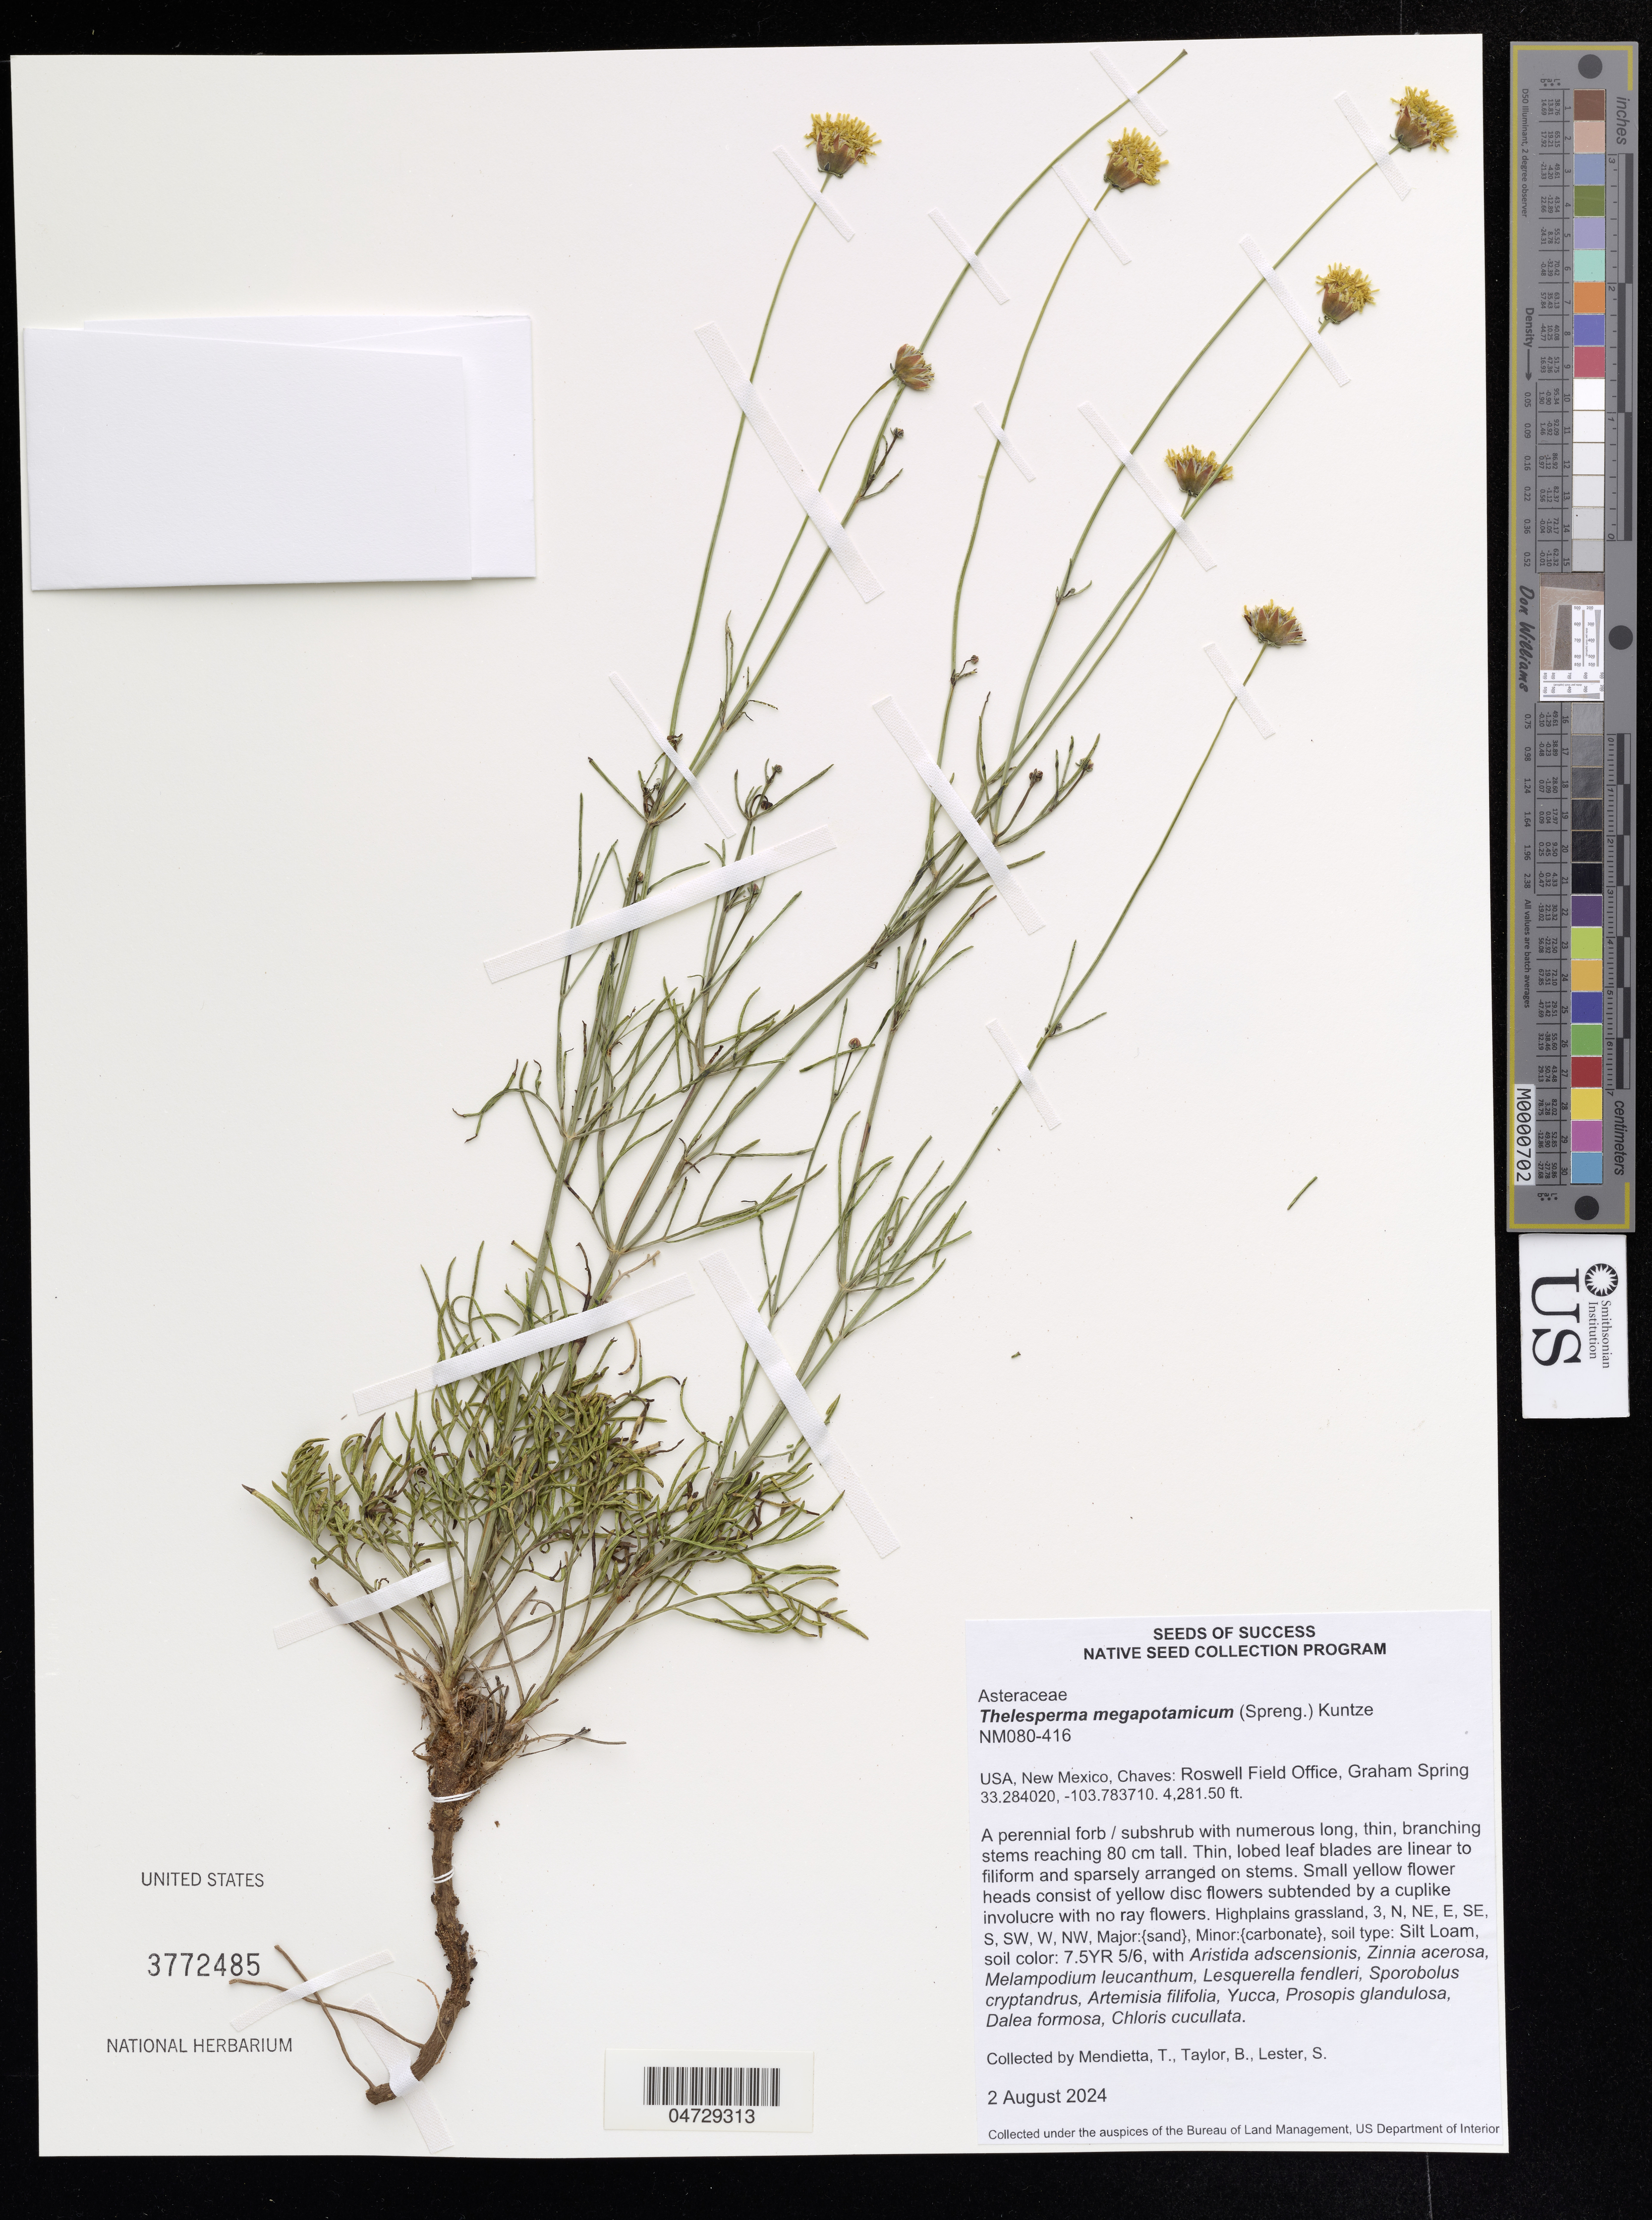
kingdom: Plantae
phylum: Tracheophyta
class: Magnoliopsida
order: Asterales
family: Asteraceae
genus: Thelesperma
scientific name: Thelesperma megapotamicum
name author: (Spreng.) Herter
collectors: T. Mendietta, B. Taylor & S. Lester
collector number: NM080-416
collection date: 2024-08-02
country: United States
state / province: New Mexico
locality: Chaves: Roswell Field Office, Graham Spring.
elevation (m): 1305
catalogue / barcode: US 3772485